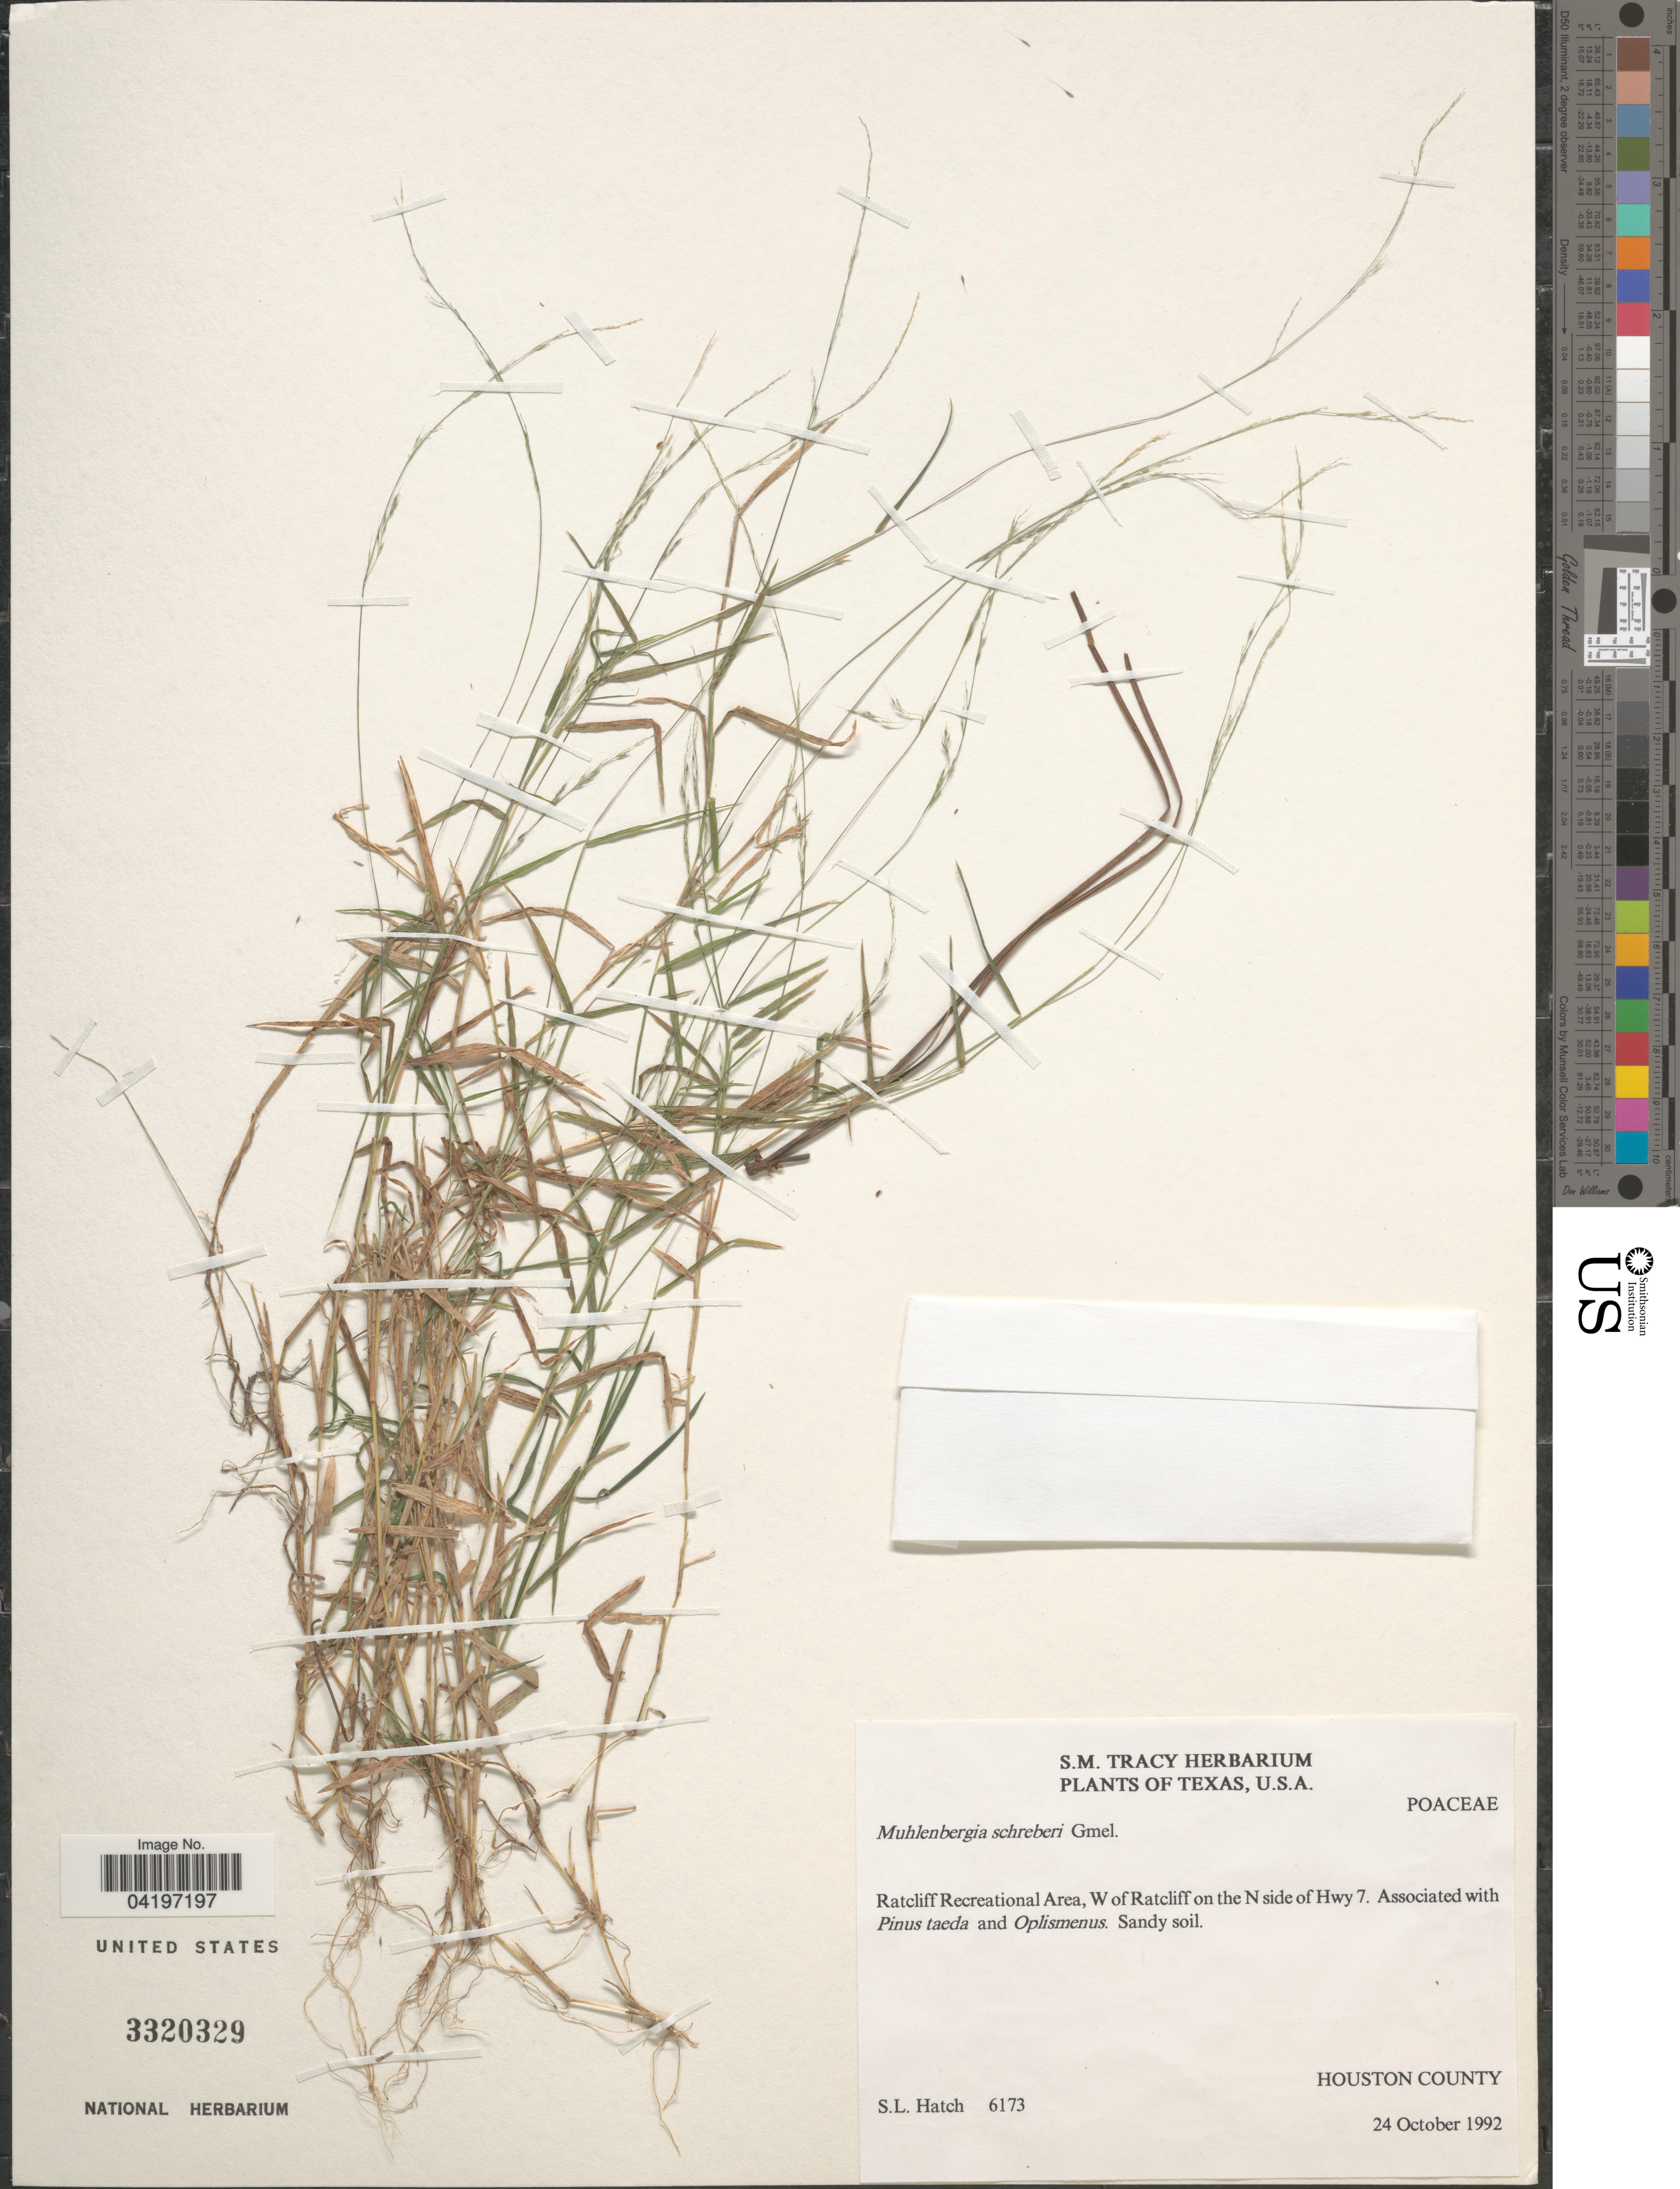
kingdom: Plantae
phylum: Tracheophyta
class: Liliopsida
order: Poales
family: Poaceae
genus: Muhlenbergia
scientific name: Muhlenbergia schreberi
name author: J.F. Gmel.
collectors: S. Hatch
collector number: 6173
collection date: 1992-10-24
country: United States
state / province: Texas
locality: Ratcliff Recreational Area, W of Ratcliff on the N side of Hwy 7. Houston County.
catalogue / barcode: US 3320329